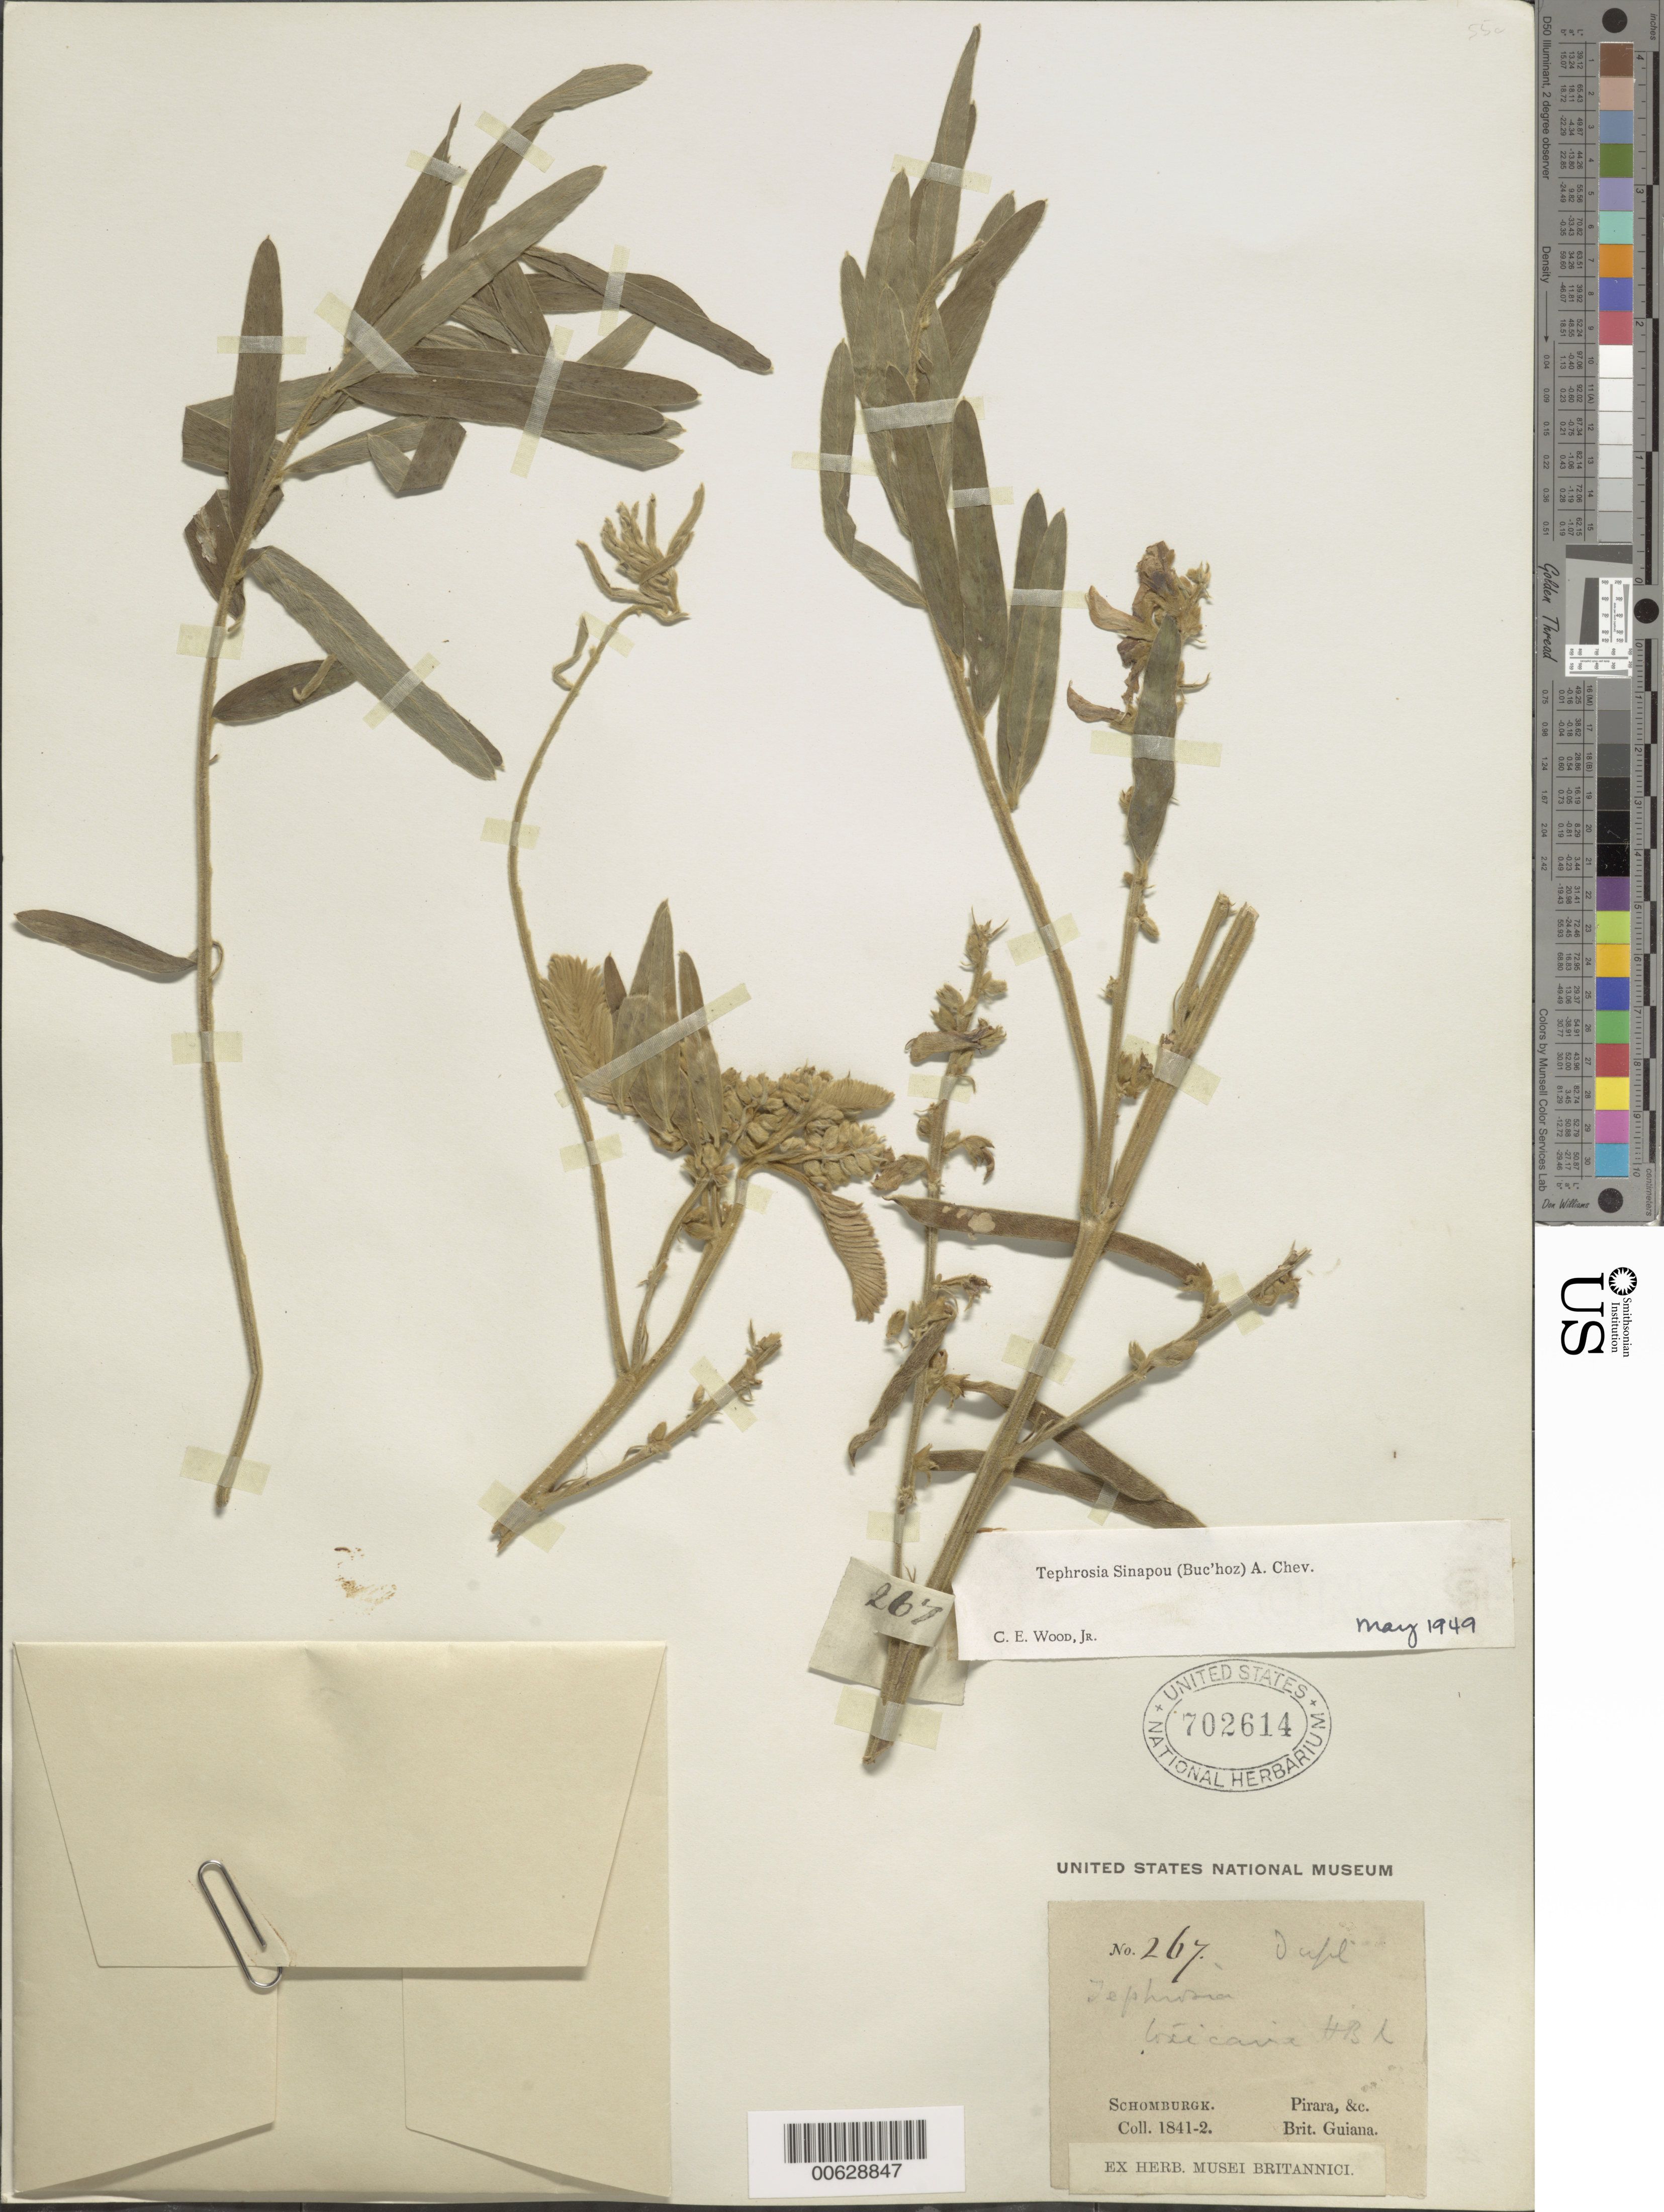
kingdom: Plantae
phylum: Tracheophyta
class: Magnoliopsida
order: Fabales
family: Fabaceae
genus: Tephrosia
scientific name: Tephrosia sinapou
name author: (Buc'hoz) A. Chev.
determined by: Wood, C. E., Jr.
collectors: R. H. Schomburgk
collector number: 267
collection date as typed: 1841 to 1842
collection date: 1841/1842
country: Guyana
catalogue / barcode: US 702614